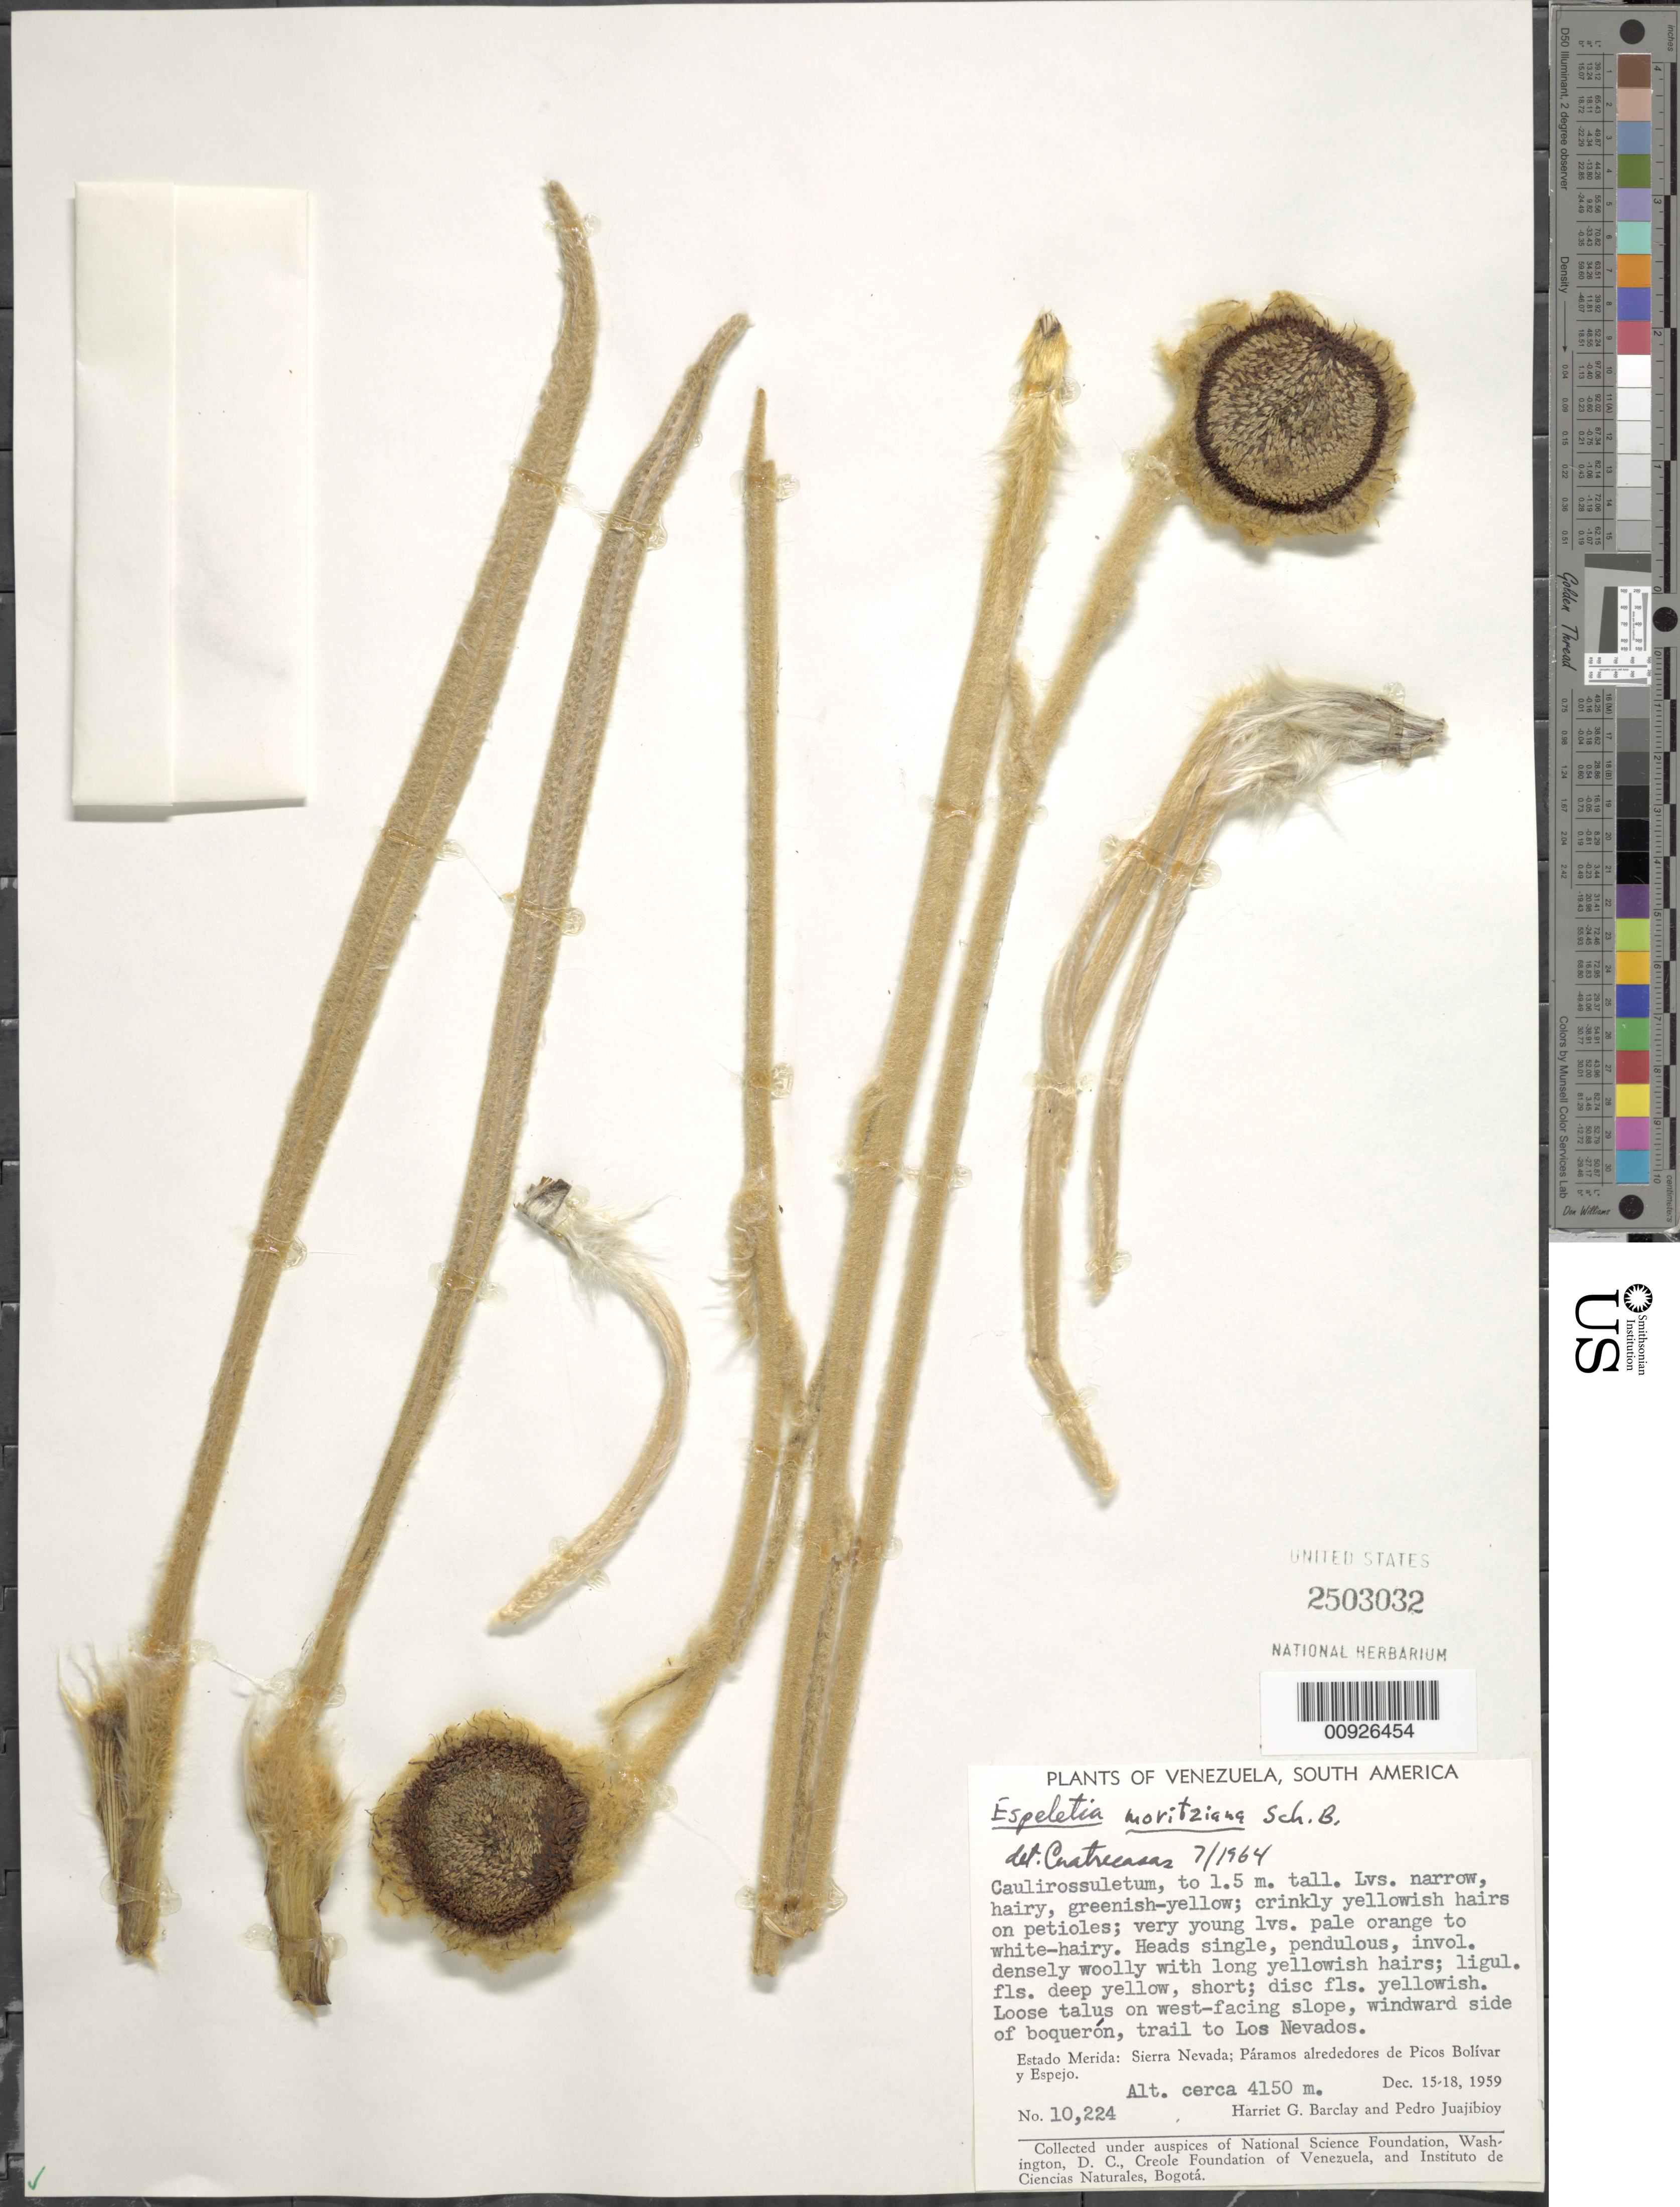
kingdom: Plantae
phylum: Tracheophyta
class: Magnoliopsida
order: Asterales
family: Asteraceae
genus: Coespeletia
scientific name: Coespeletia moritziana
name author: (Sch. Bip. ex Wedd.) Cuatrec.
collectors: H. G. Barclay & P. Juajibioy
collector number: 10224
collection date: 1959-12-15/1959-12-18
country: Venezuela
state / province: Mérida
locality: Sierra Nevada, Páramo alrededores de los Picos Bolívar y Espejo. Loose talus on W-facing slope, windward side of boquerón, trail to Los Nevados.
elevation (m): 4150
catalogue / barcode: US 2503032